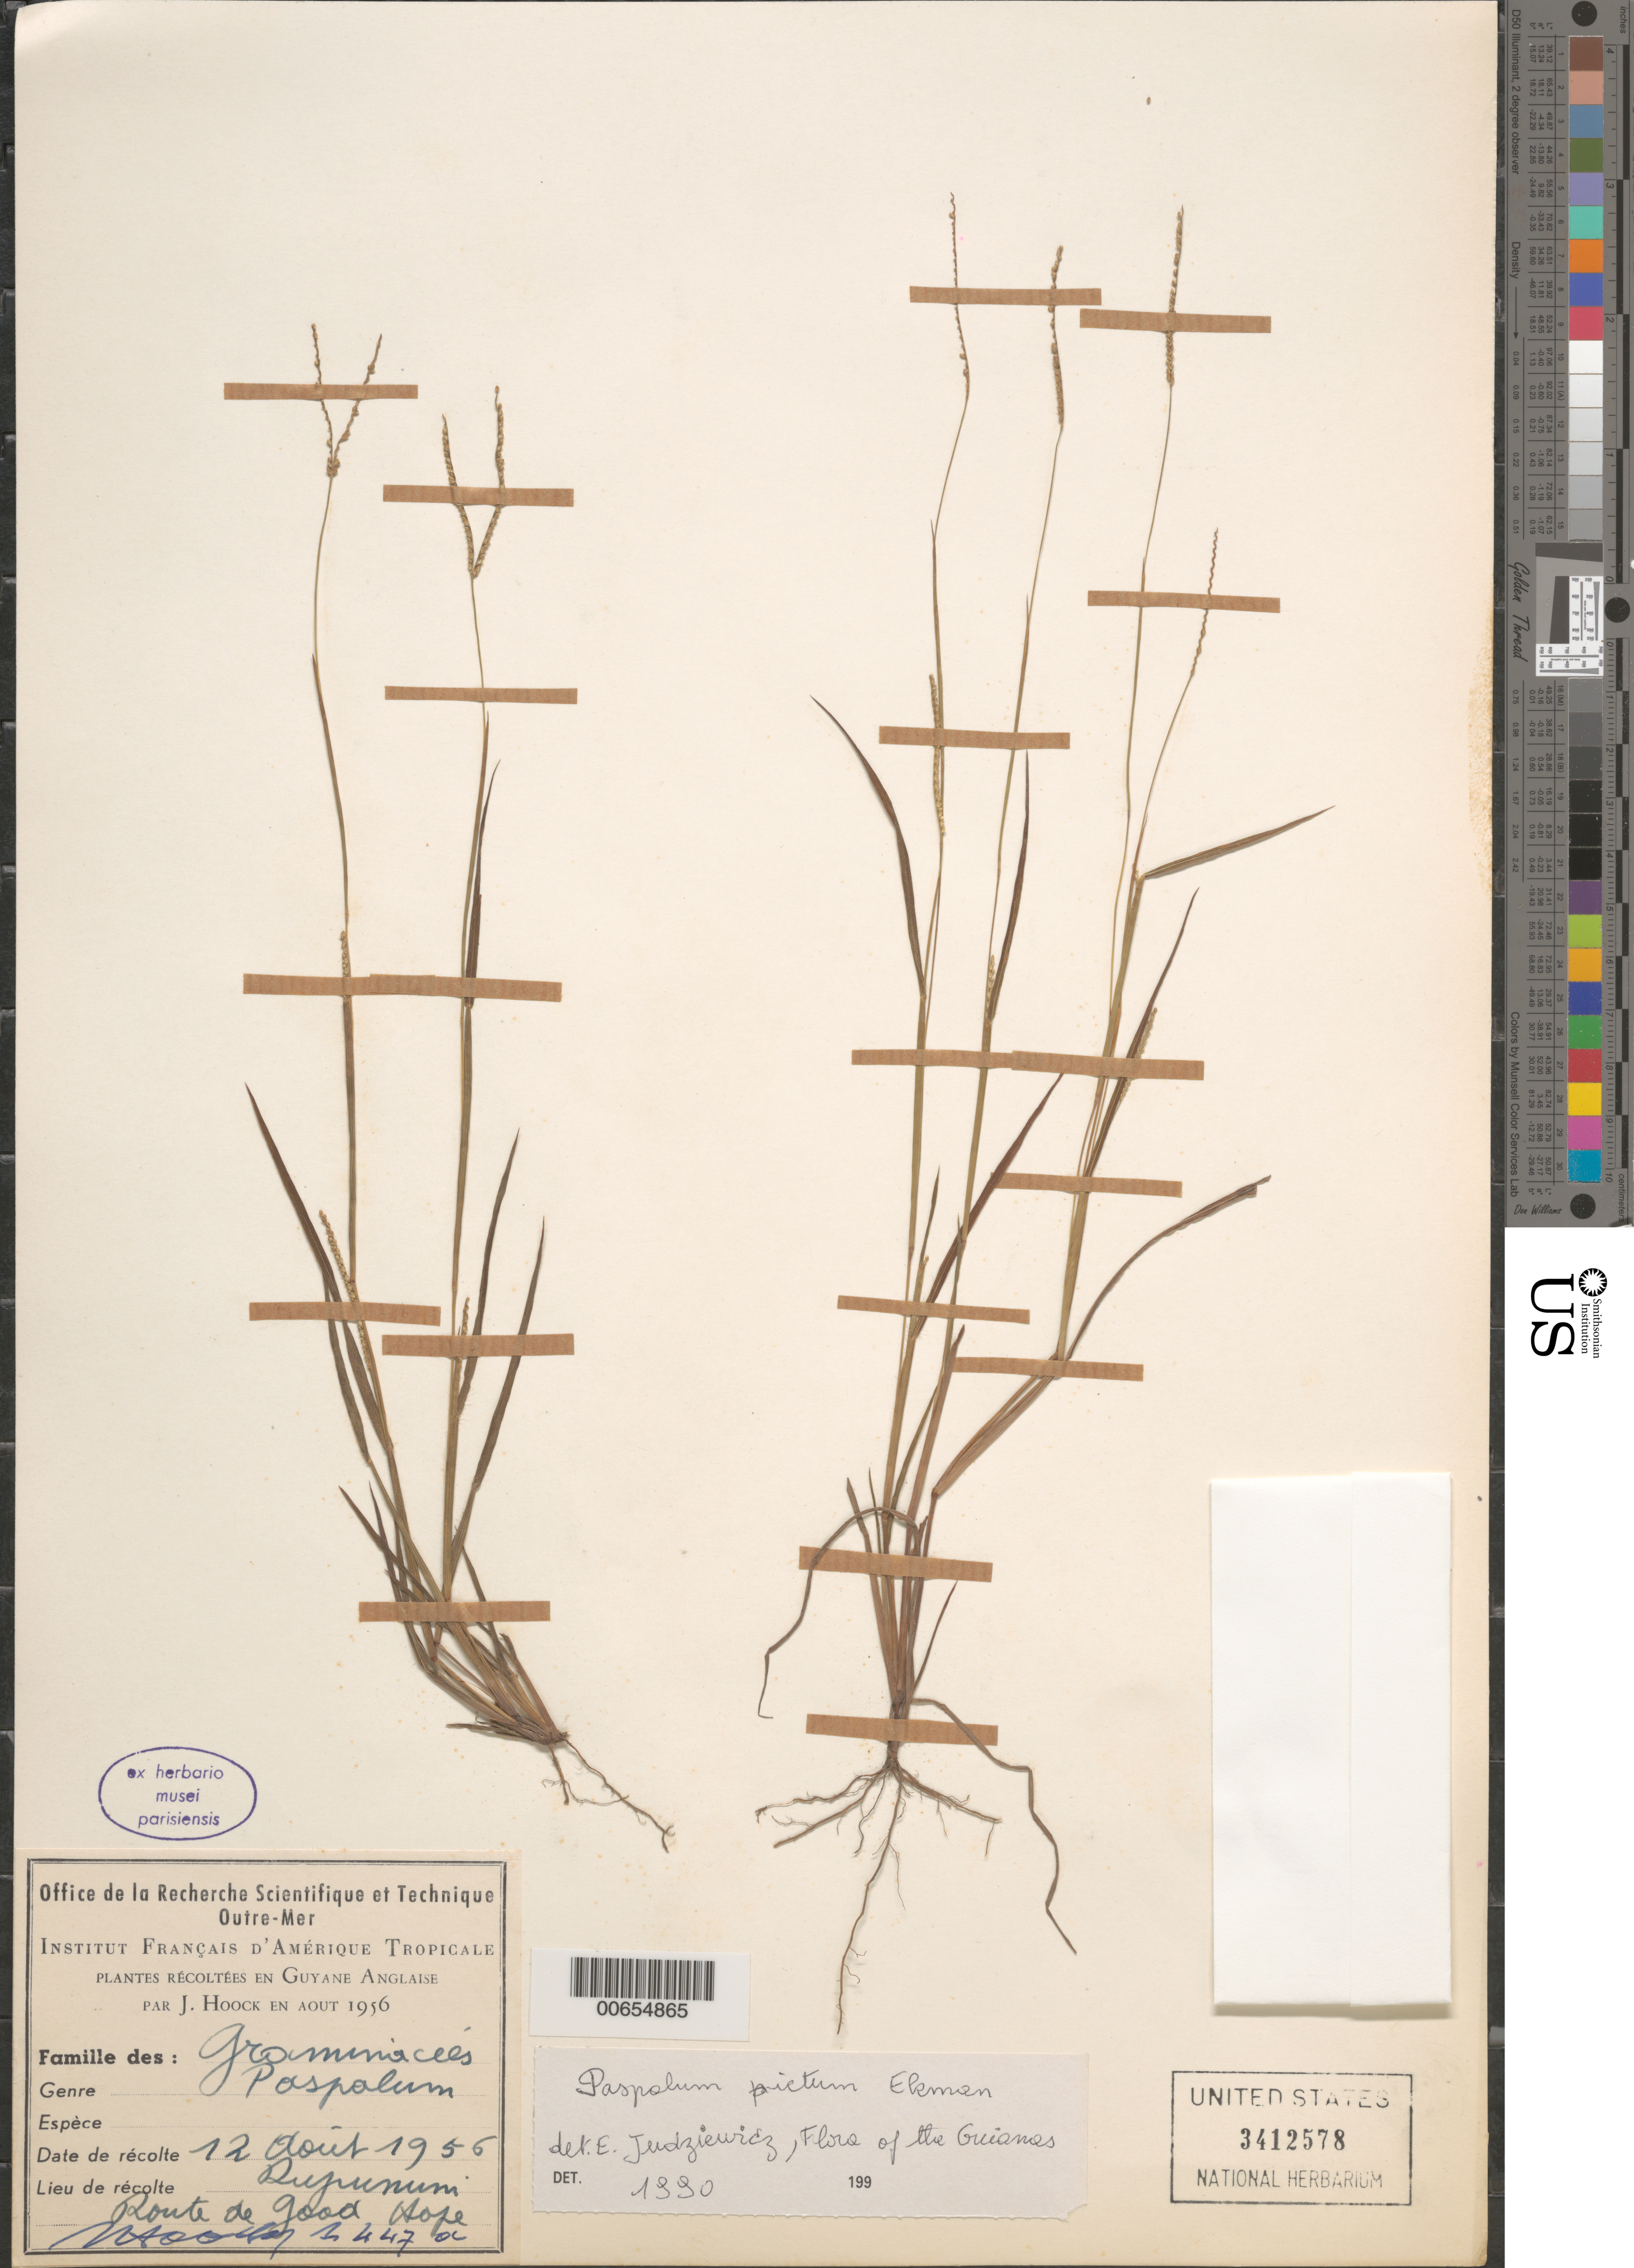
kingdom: Plantae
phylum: Tracheophyta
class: Liliopsida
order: Poales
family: Poaceae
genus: Paspalum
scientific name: Paspalum pictum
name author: Ekman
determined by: Judziewicz, E. J.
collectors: J. Hoock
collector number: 1447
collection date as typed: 12-Aug-56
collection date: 1956-08-12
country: Guyana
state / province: U. Takutu-U. Essequibo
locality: Rupununi, Route de Good Hope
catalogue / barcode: US 3412578